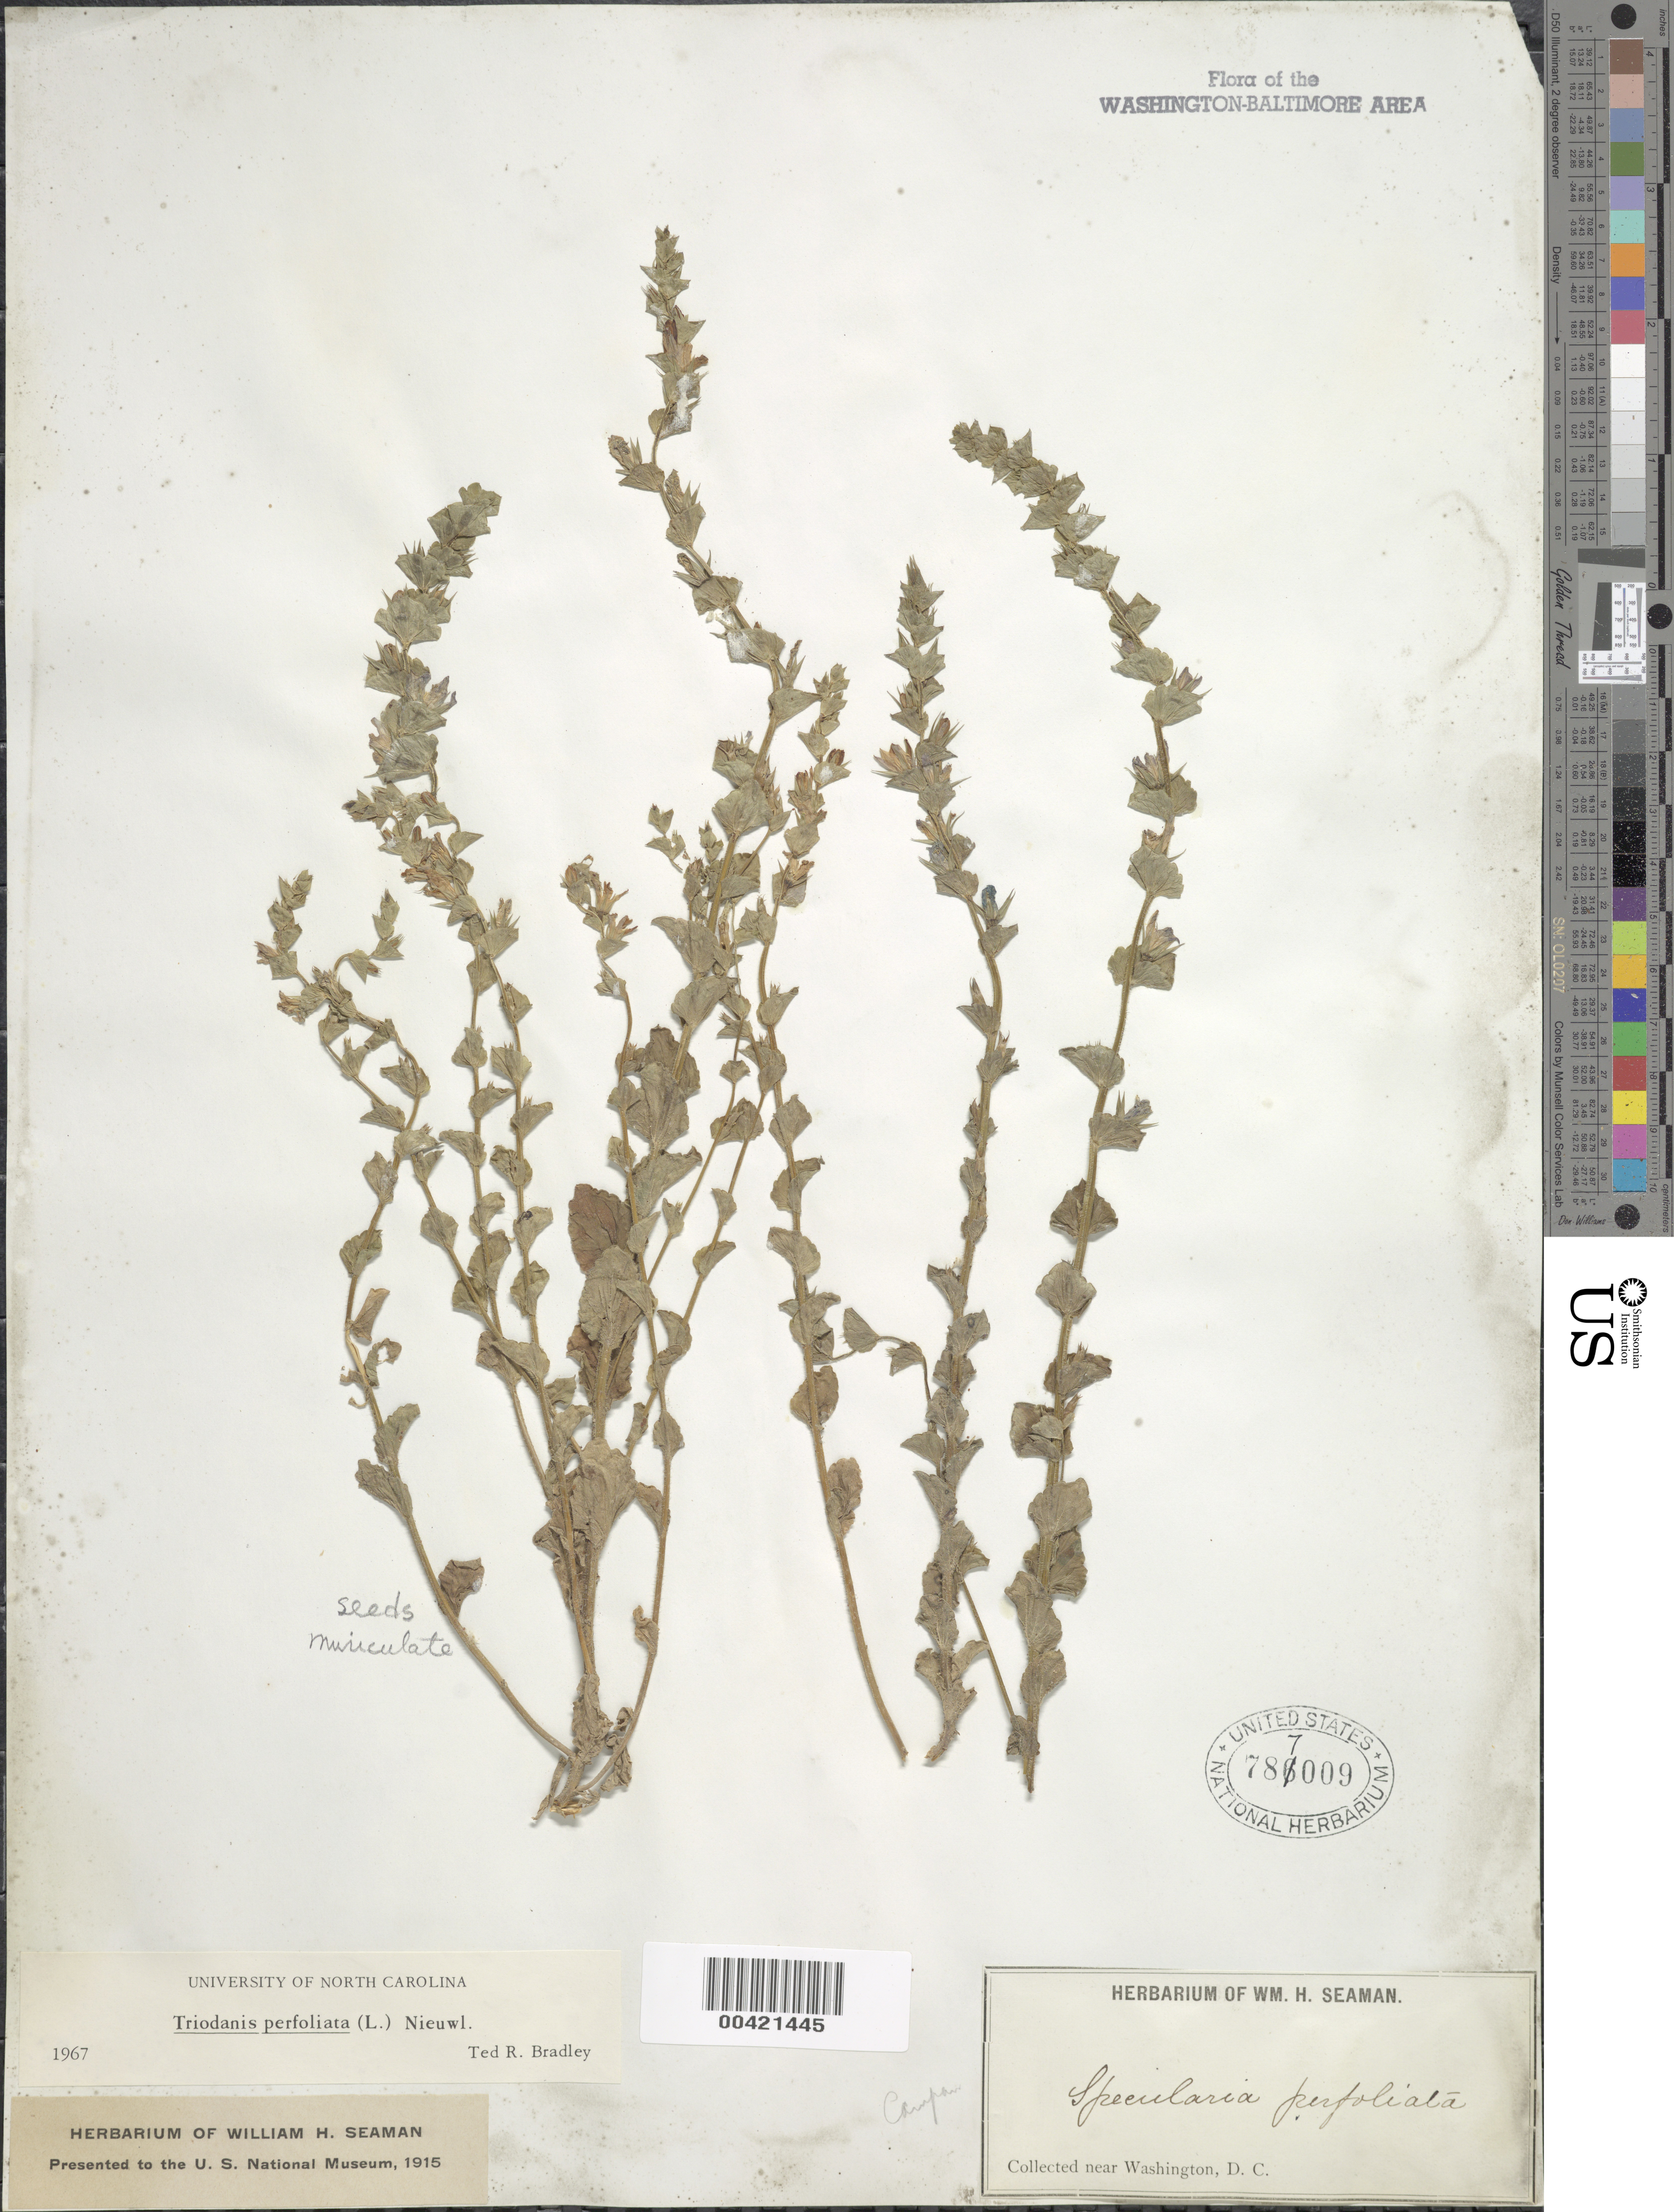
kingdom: Plantae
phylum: Tracheophyta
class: Magnoliopsida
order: Asterales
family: Campanulaceae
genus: Triodanis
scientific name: Triodanis perfoliata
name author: (L.) Nieuwl.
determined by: Bradley, T. R.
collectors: W. Seaman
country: United States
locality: Near Washington DC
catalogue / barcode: US 787009